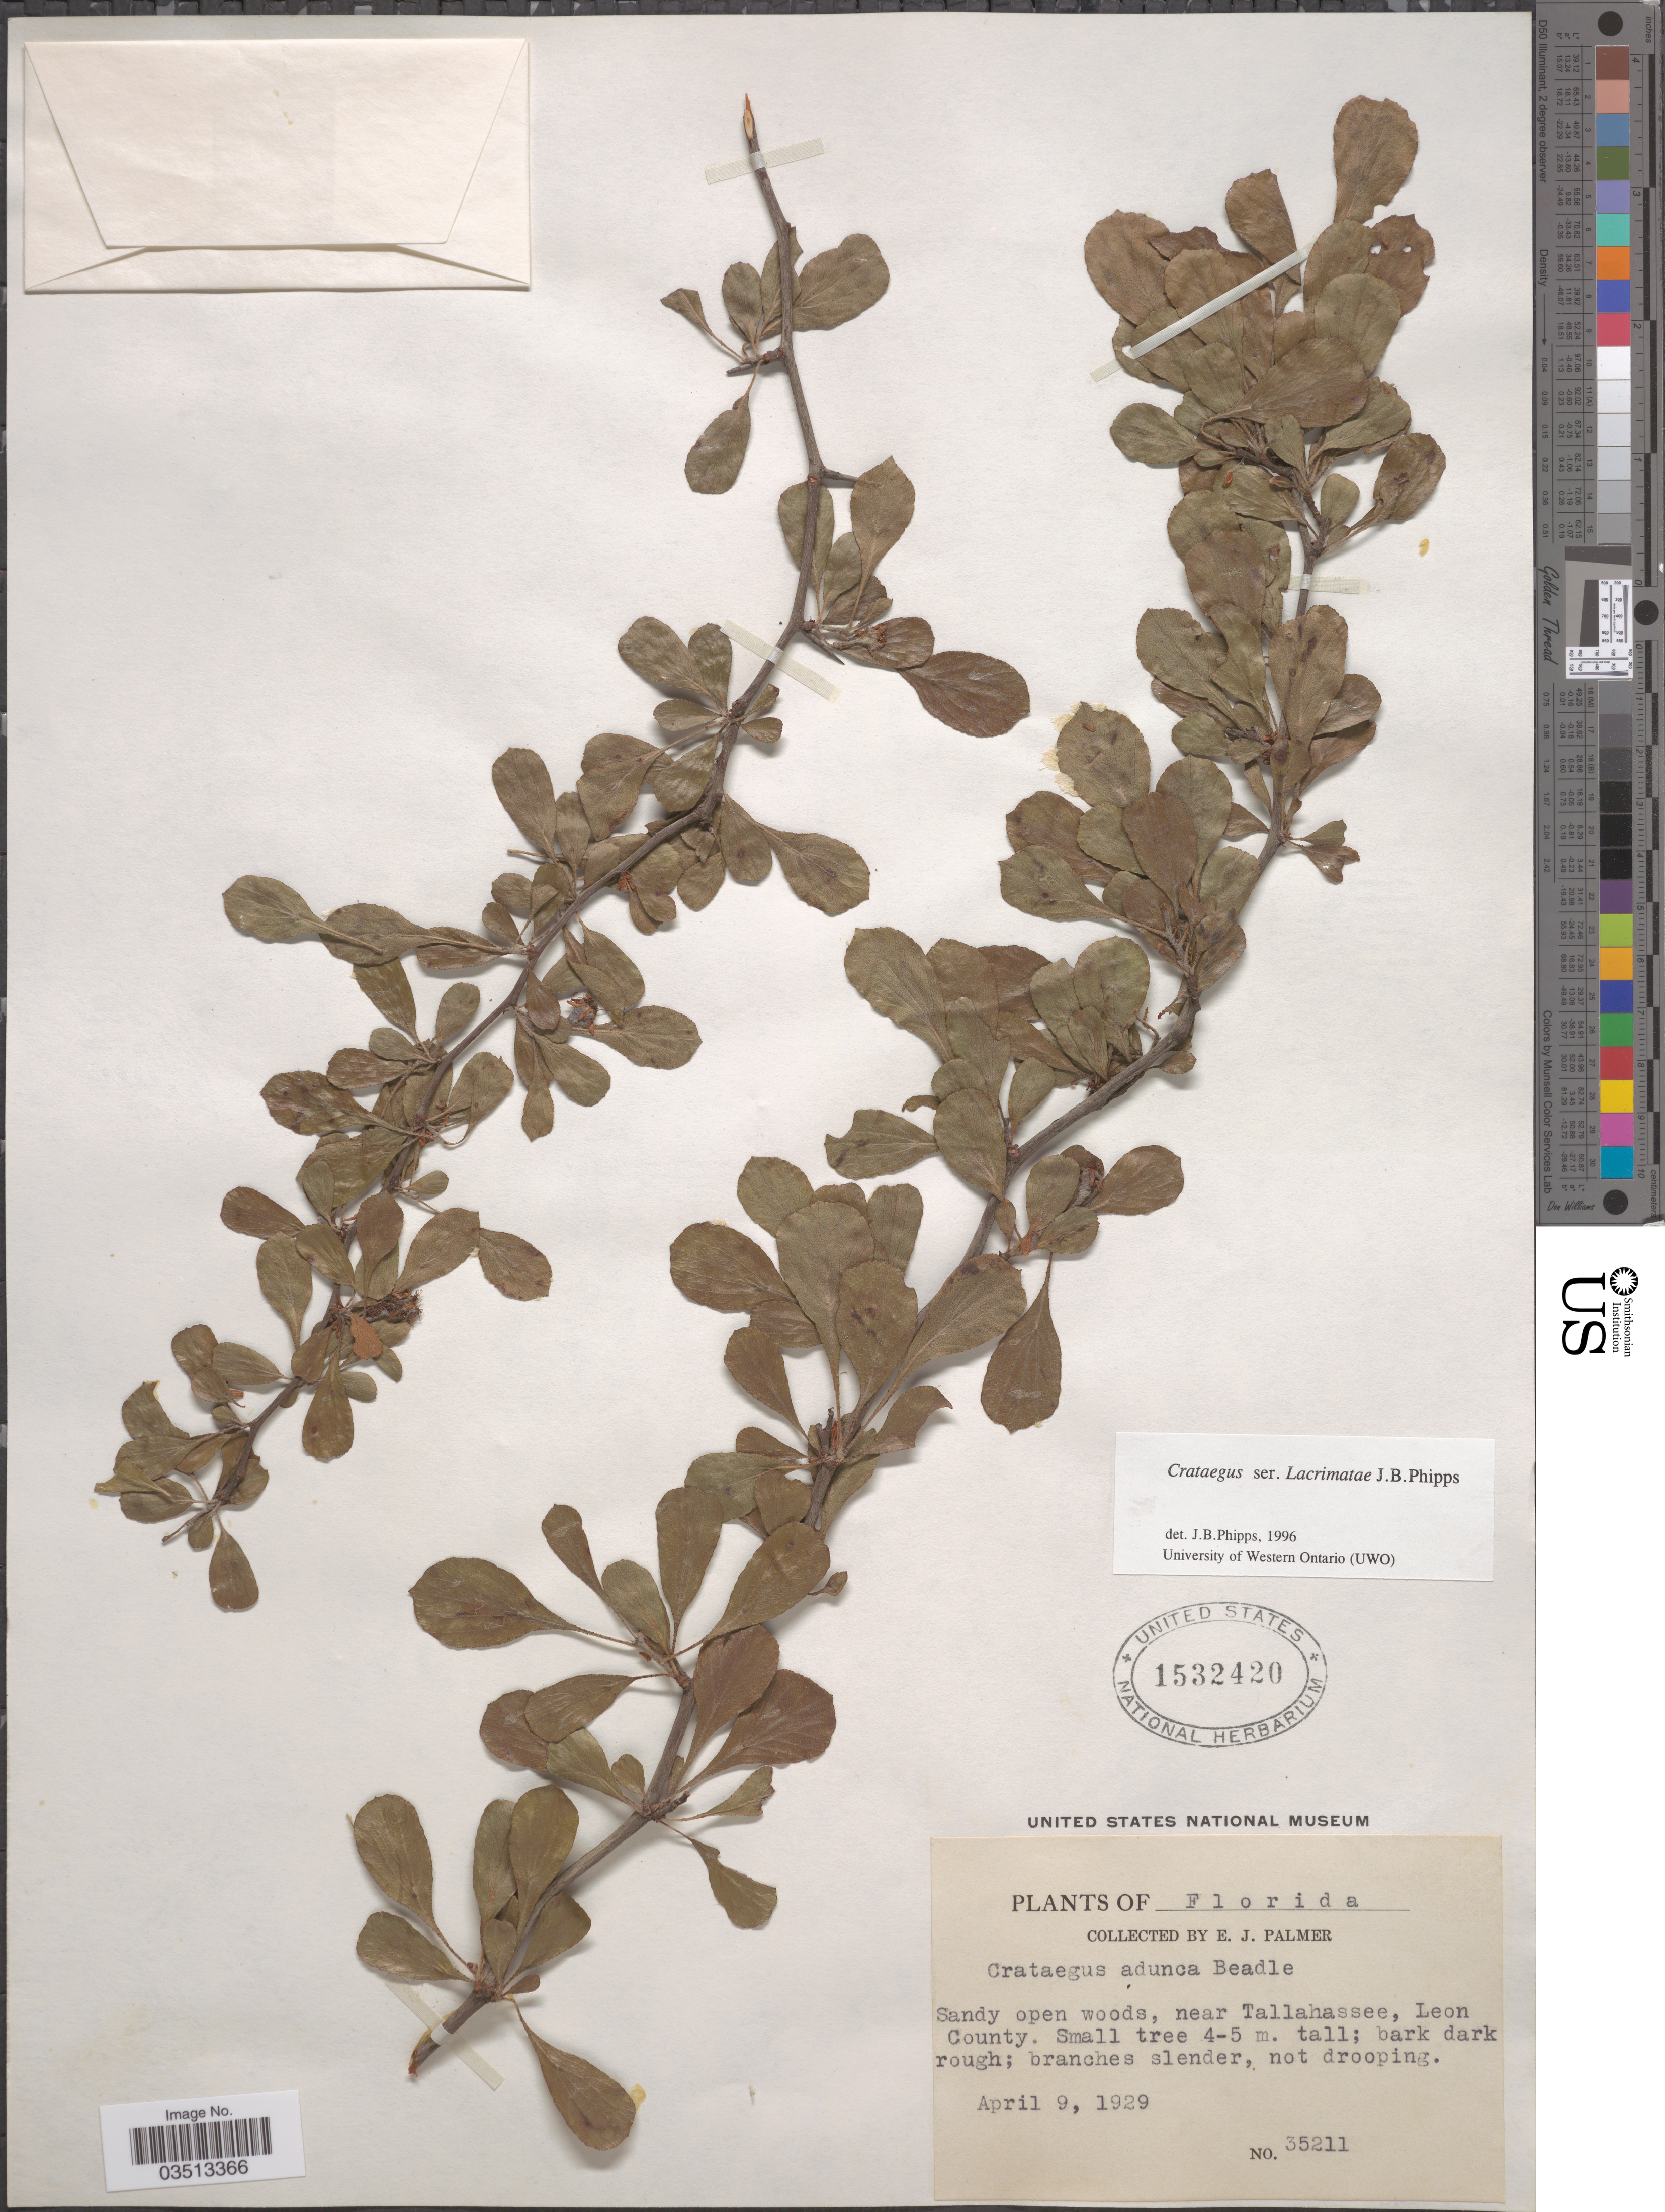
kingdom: Plantae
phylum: Tracheophyta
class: Magnoliopsida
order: Rosales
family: Rosaceae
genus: Crataegus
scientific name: Crataegus alabamensis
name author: Beadle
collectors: E. J. Palmer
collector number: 35211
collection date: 1929-04-09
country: United States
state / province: Florida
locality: Near Tallahassee, Leon County.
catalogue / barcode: US 1532420